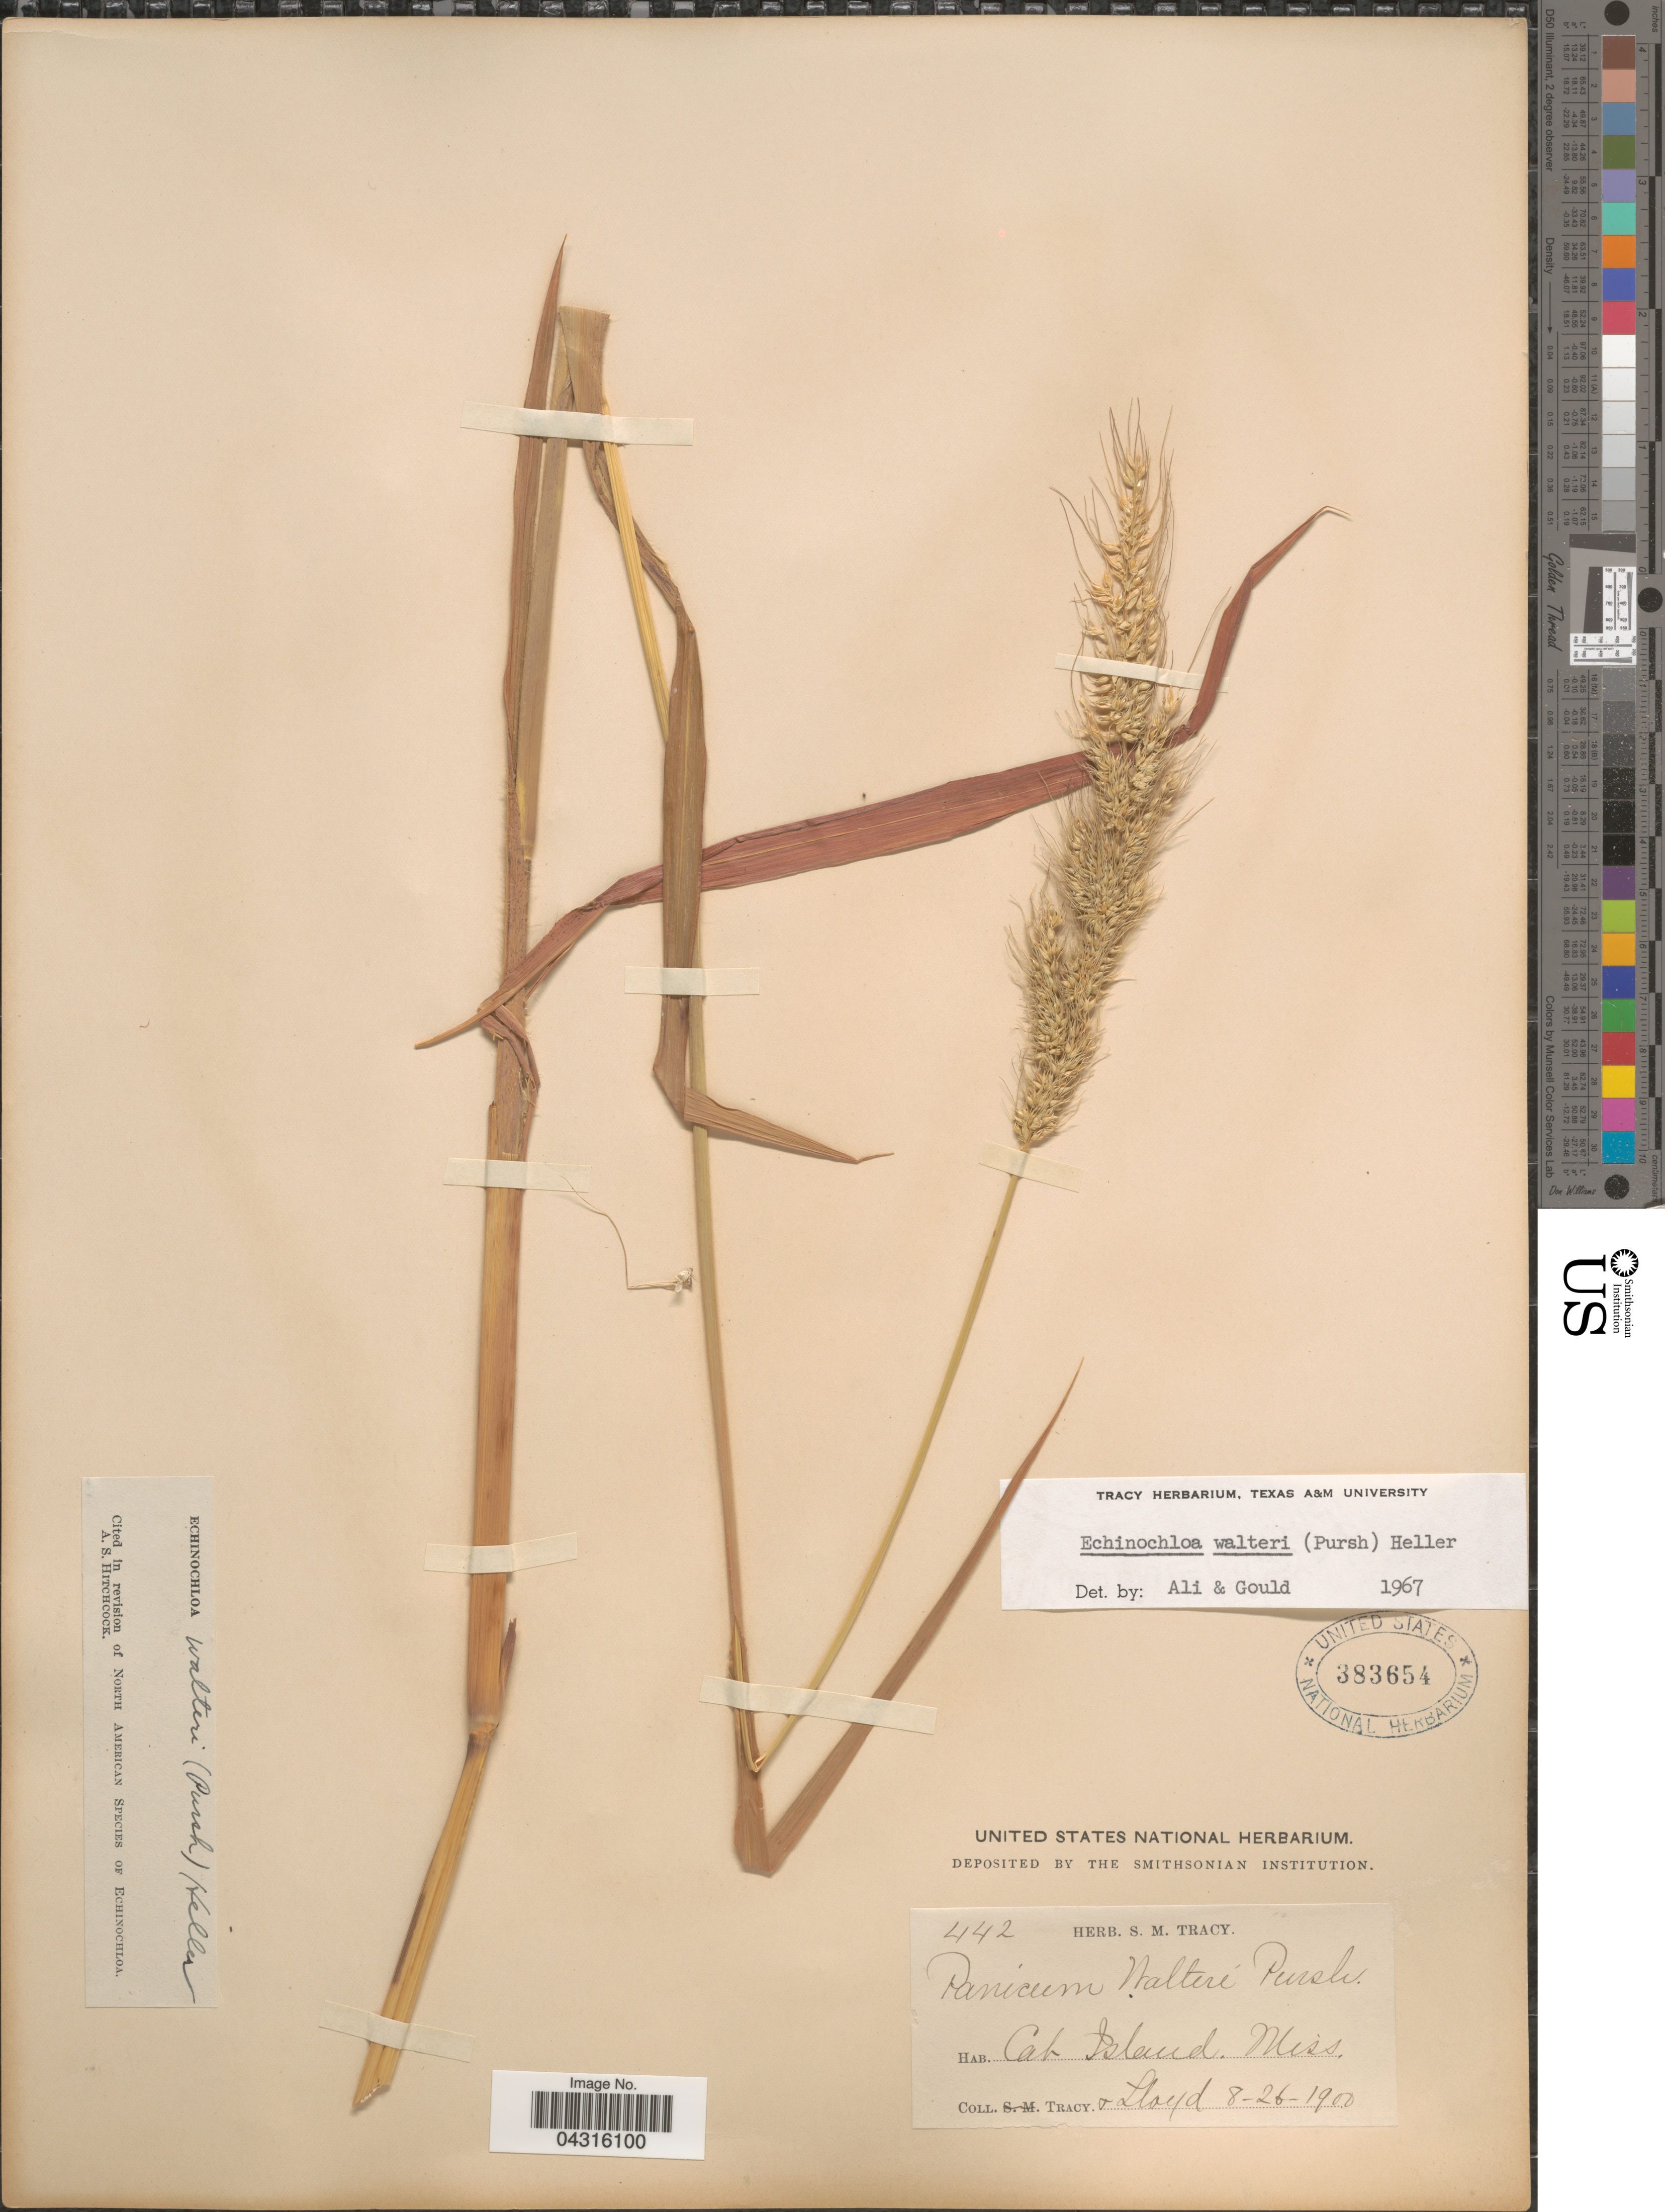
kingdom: Plantae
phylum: Tracheophyta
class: Liliopsida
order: Poales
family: Poaceae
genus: Echinochloa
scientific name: Echinochloa walteri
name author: (Pursh) A. Heller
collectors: -. Tracy & -- Lloyd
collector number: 442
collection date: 1900-08-26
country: United States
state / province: Mississippi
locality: Cab Island.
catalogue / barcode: US 383654